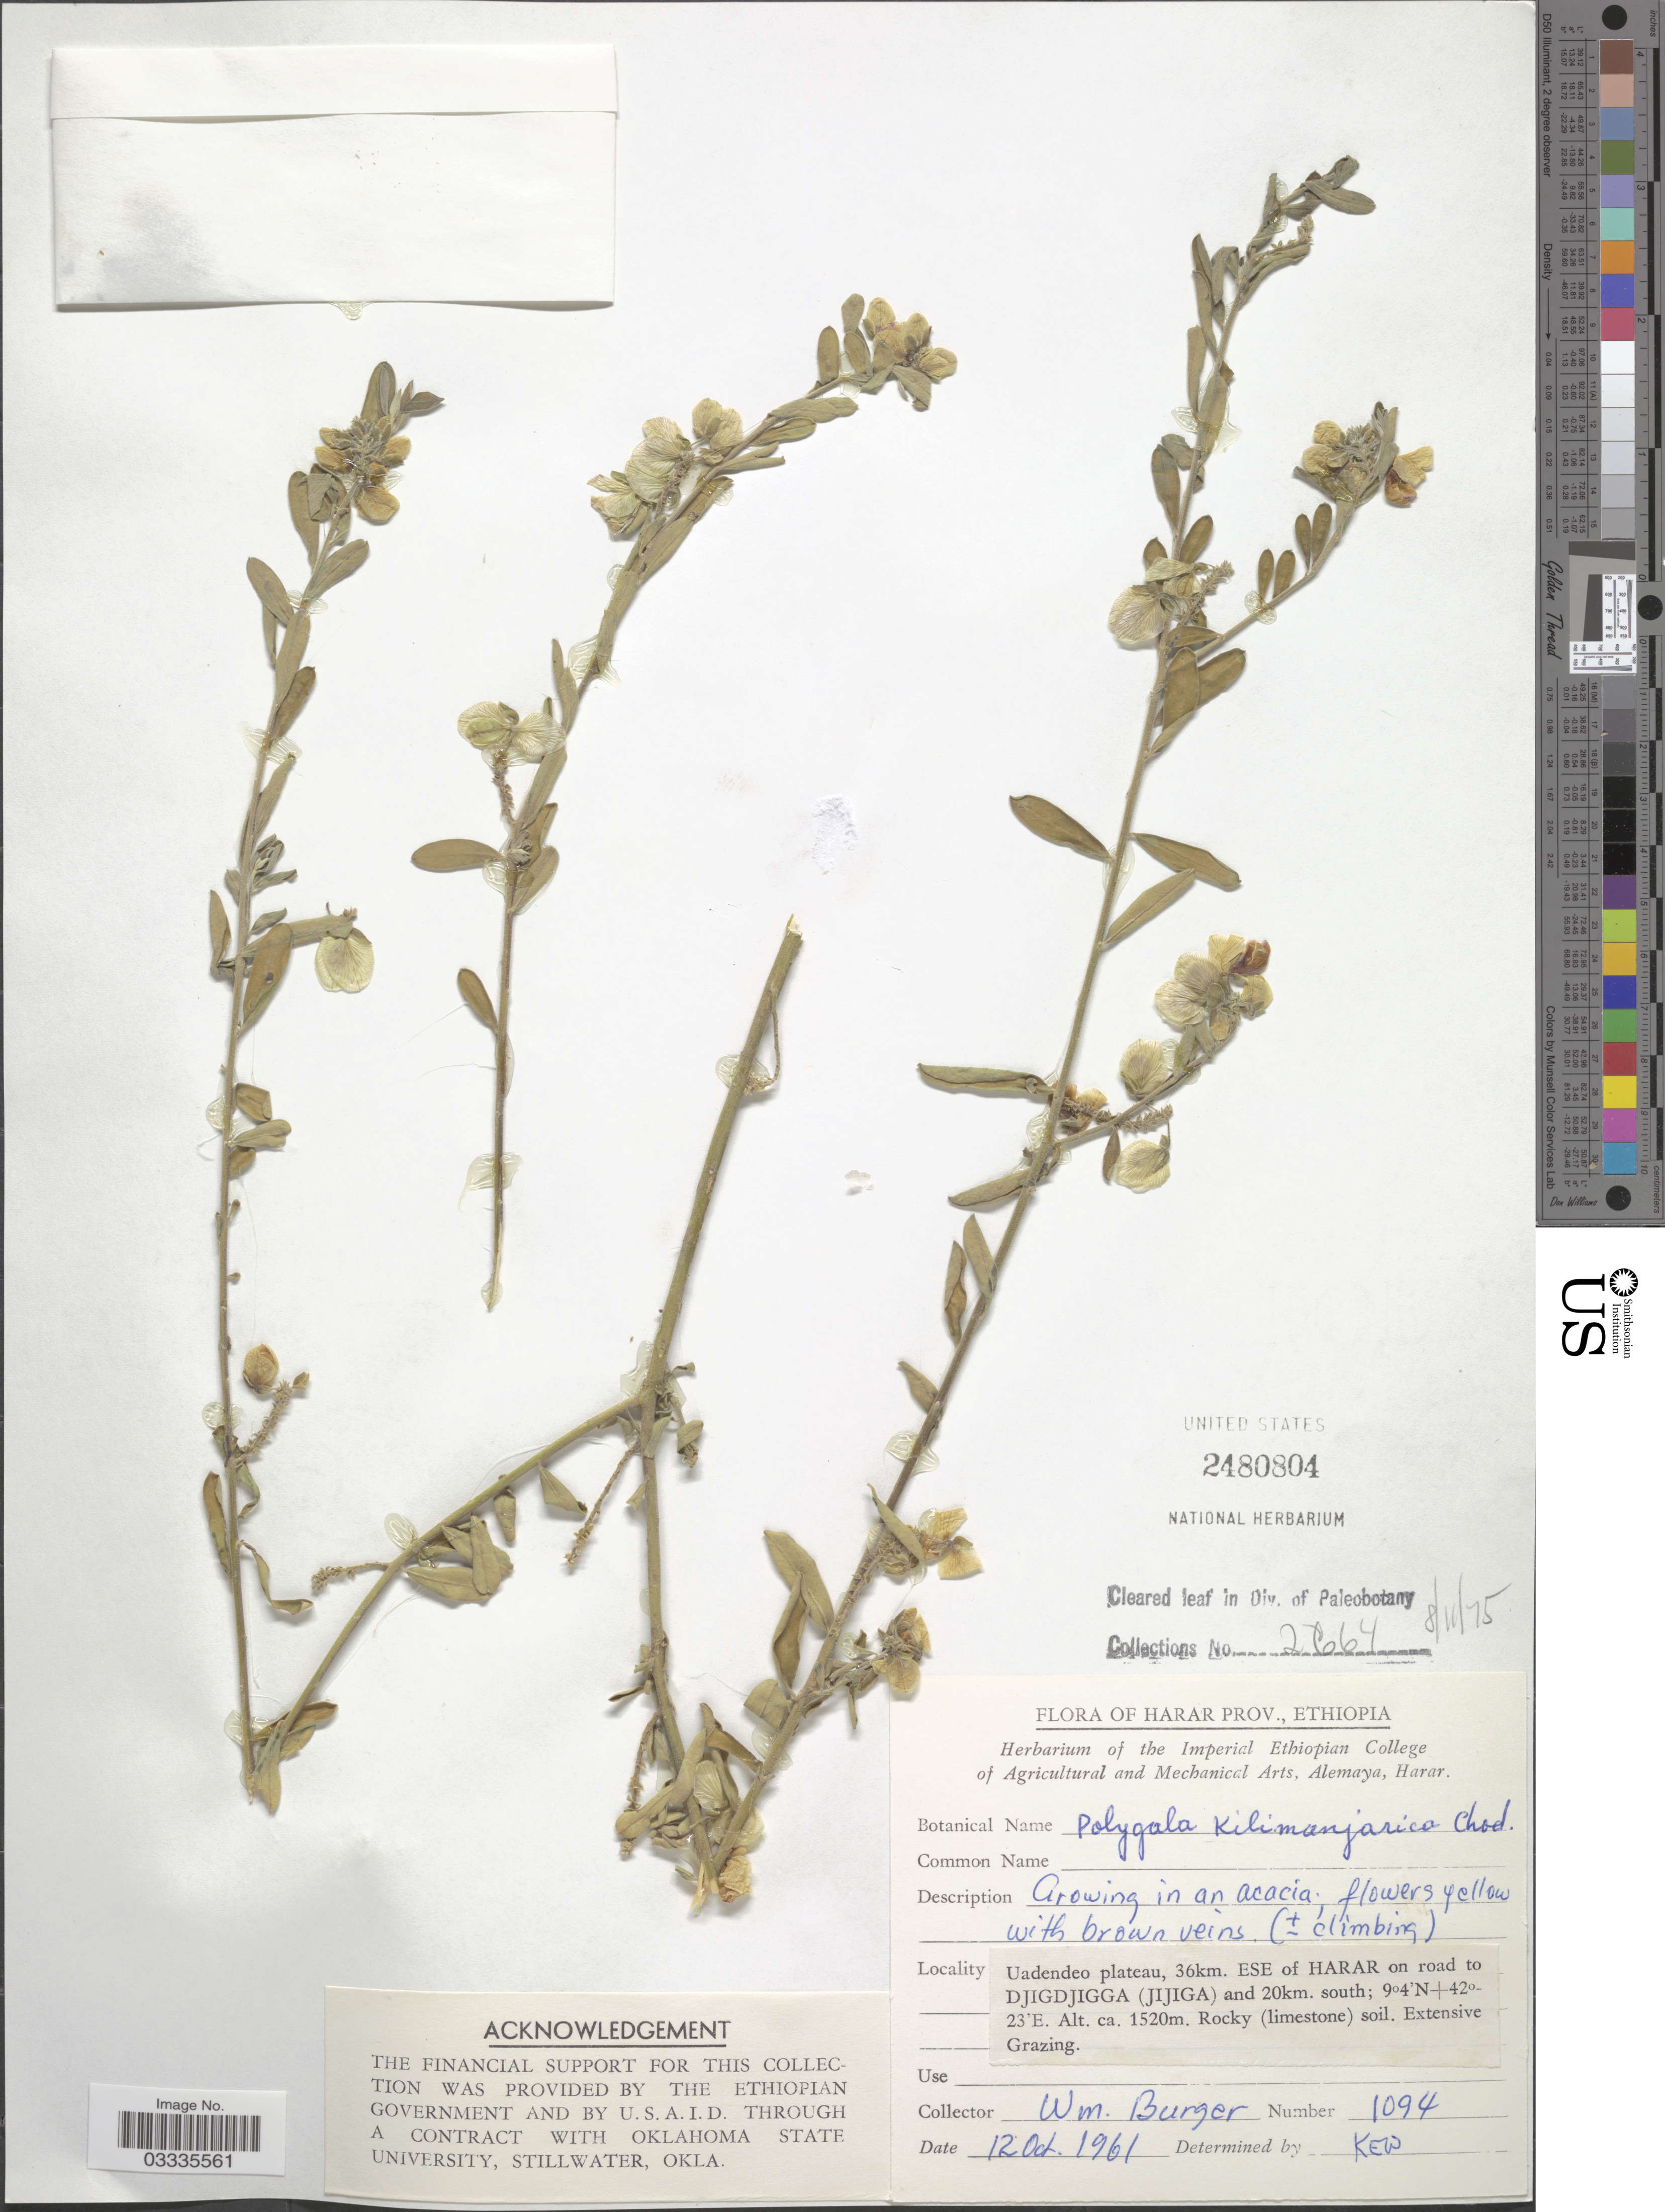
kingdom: Plantae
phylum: Tracheophyta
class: Magnoliopsida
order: Fabales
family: Polygalaceae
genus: Polygala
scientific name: Polygala kilimanjarica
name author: Chodat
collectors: W. Burger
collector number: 1094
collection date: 1961-10-12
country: Ethiopia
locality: Harar Prov. Uadendeo plateau, 36km. ESE of Harar on road to Djigdjigga (Jijiga) and 20km. south.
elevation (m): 1520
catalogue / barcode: US 2480804